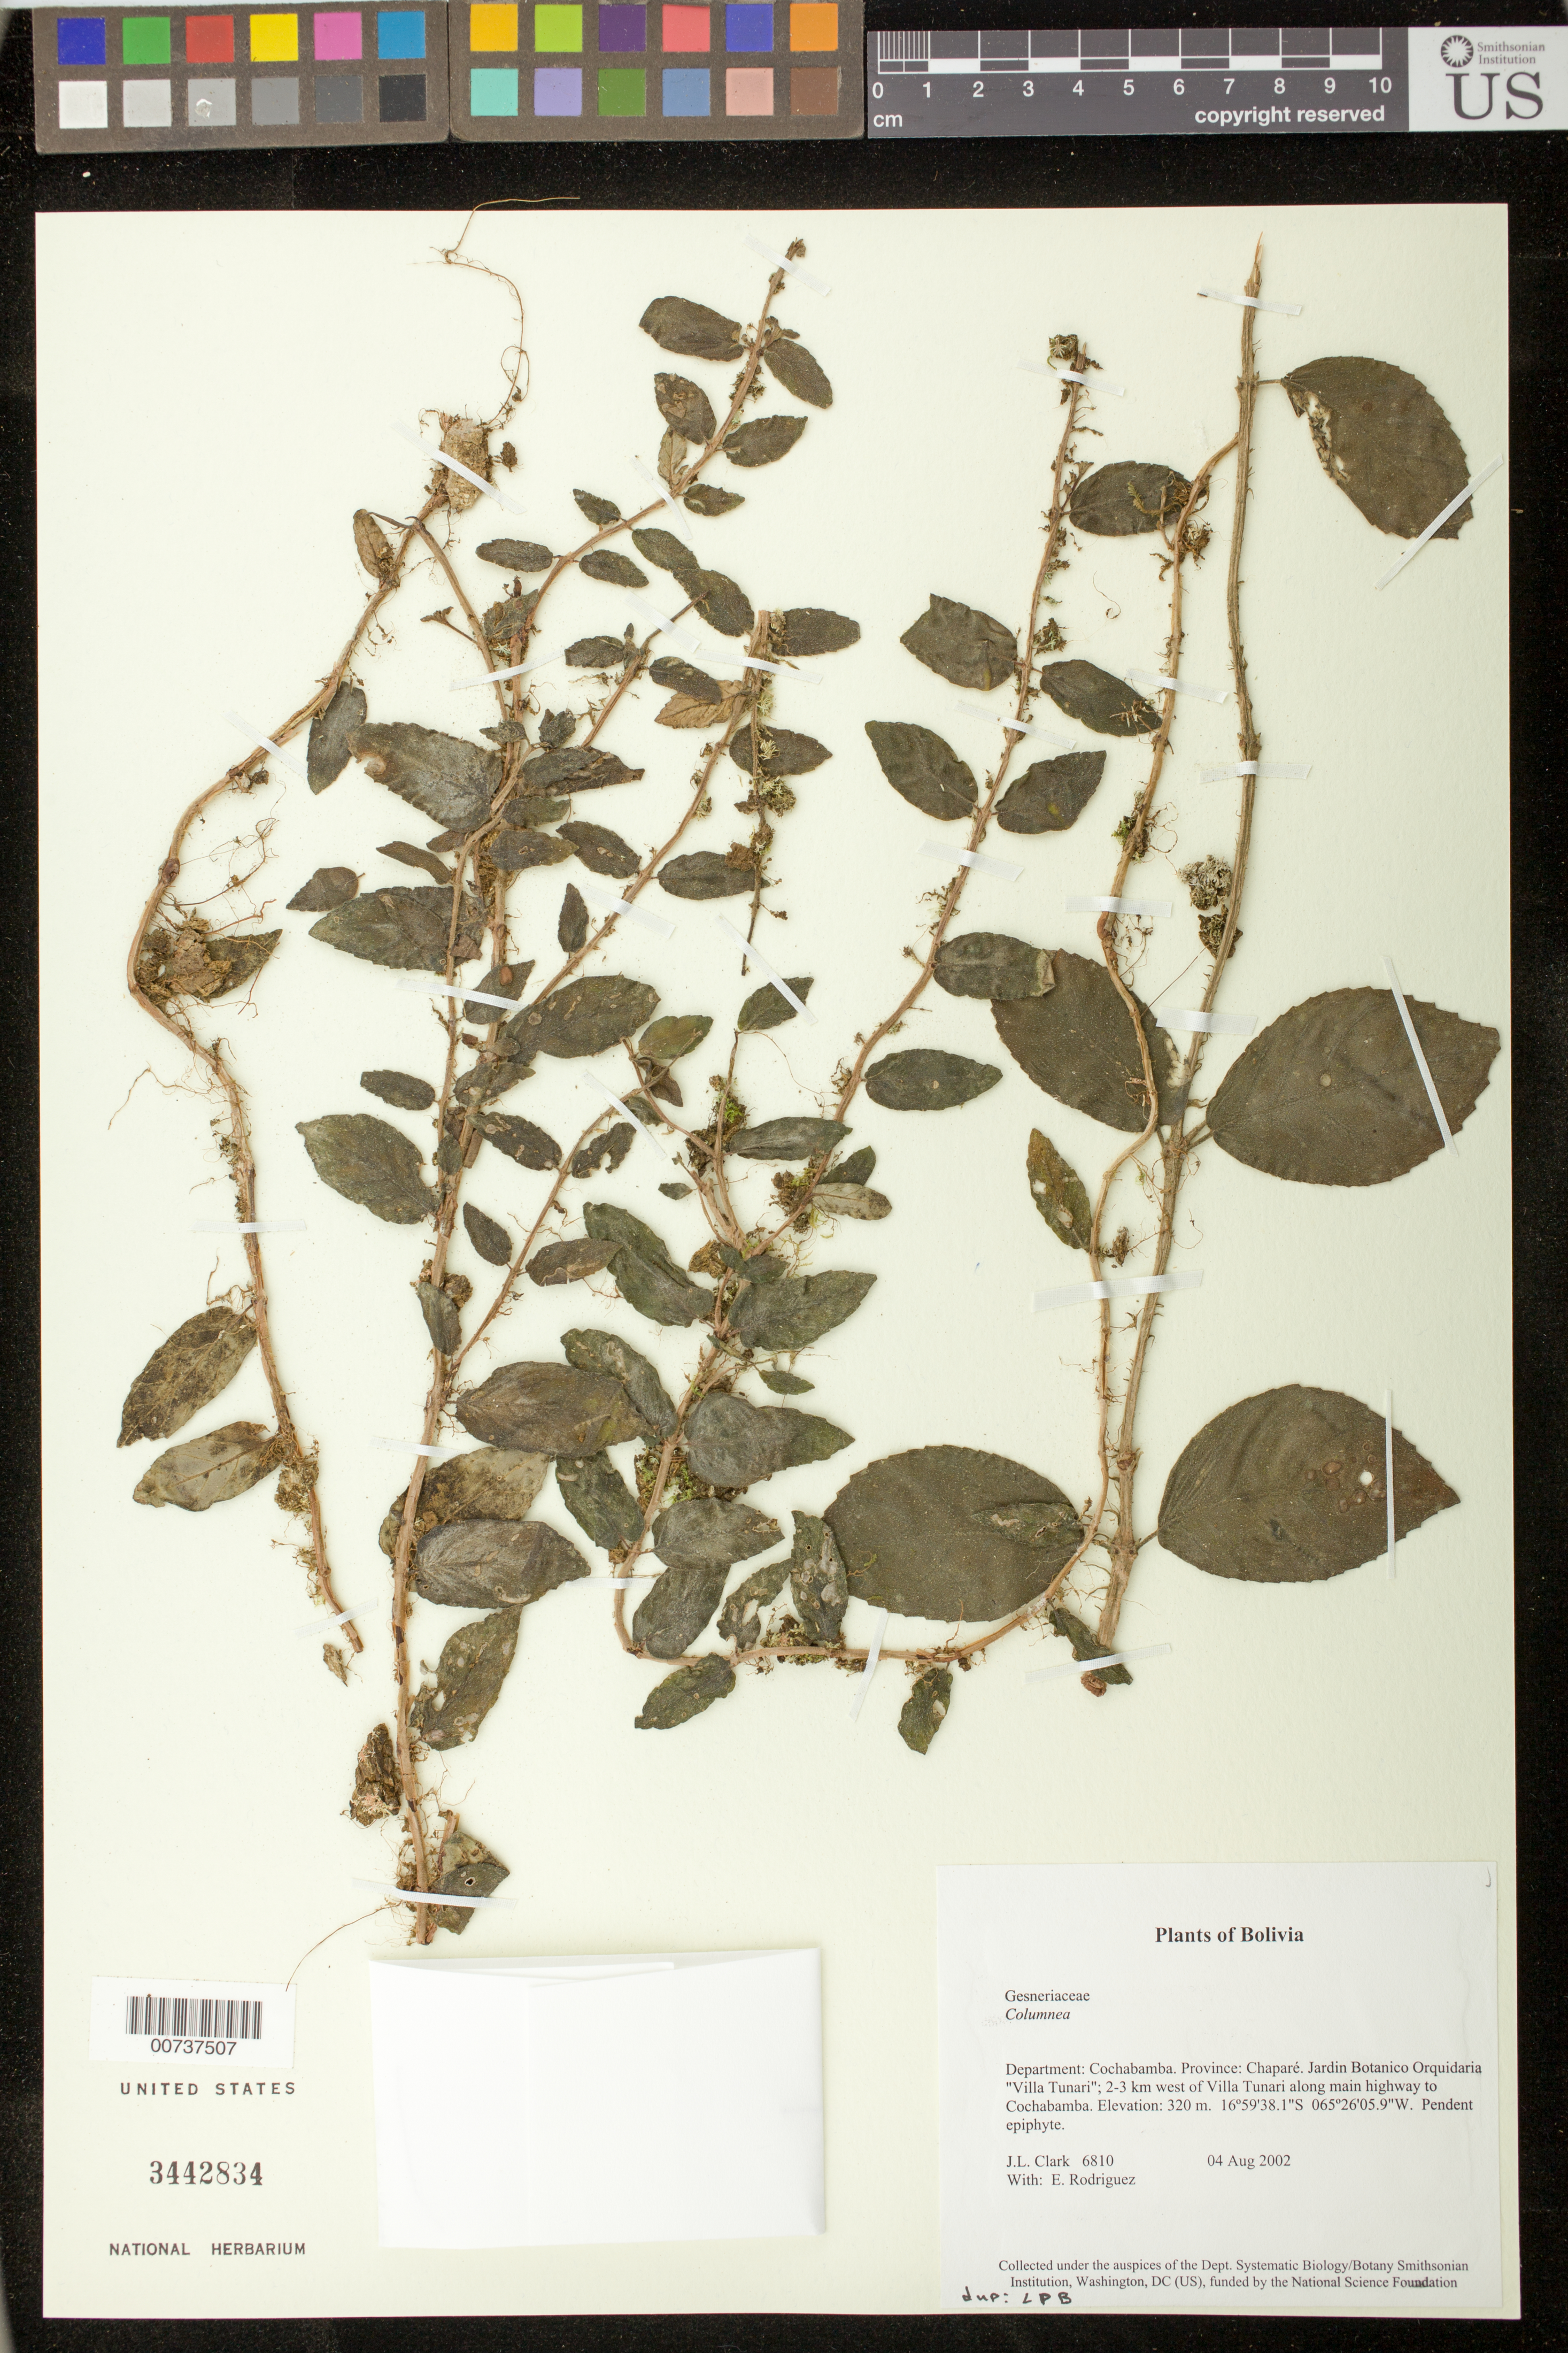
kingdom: Plantae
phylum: Tracheophyta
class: Magnoliopsida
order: Lamiales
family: Gesneriaceae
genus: Columnea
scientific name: Columnea sp.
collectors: J. L. Clark & E. Rodriguez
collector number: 6810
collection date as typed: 04 Aug 2002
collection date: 2002-08-04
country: Bolivia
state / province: Cochabamba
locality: Chaparé, Jardin Botanico Orquidaria "Villa Tunari"; 2-3 km west of Villa Tunari along main highway to Cochabamba.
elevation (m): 320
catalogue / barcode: US 3442834